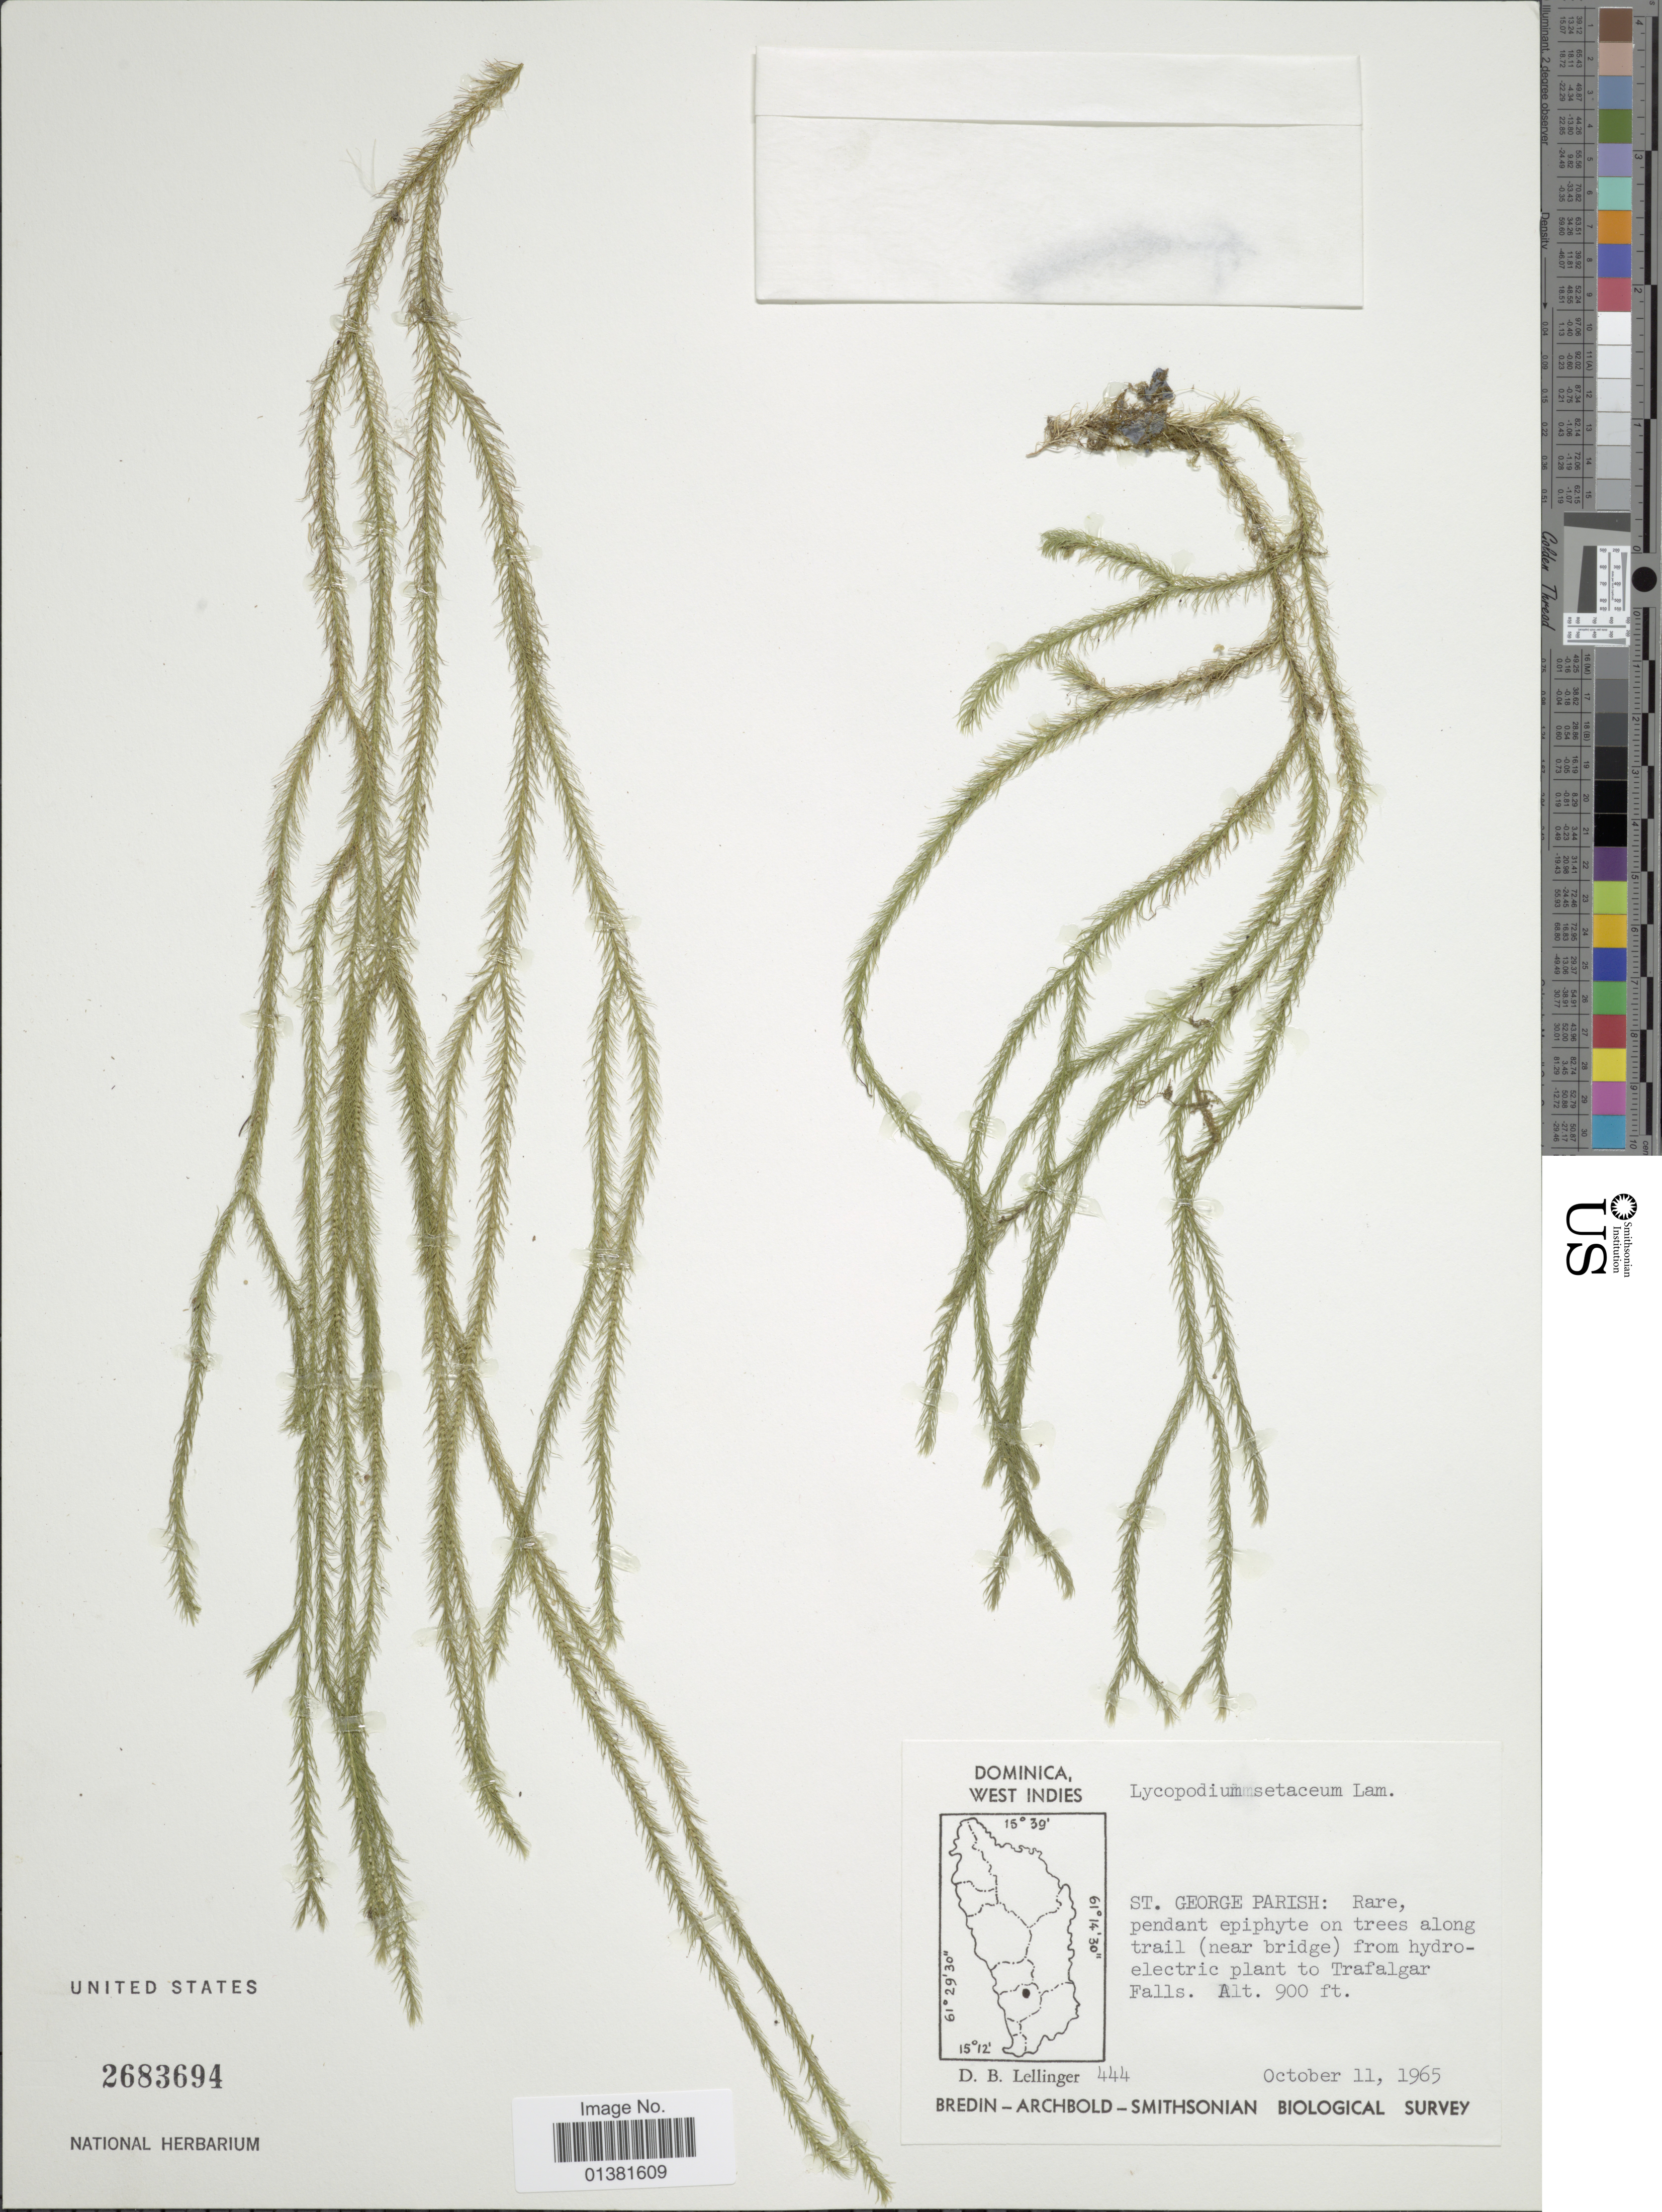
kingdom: Plantae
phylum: Tracheophyta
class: Lycopodiopsida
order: Lycopodiales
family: Lycopodiaceae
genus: Phlegmariurus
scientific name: Phlegmariurus filiformis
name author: (Sw.) W.H. Wagner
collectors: D. B. Lellinger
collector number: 444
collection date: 1965-10-11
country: Dominica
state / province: St. George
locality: West Indies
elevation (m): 274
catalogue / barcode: US 2683694